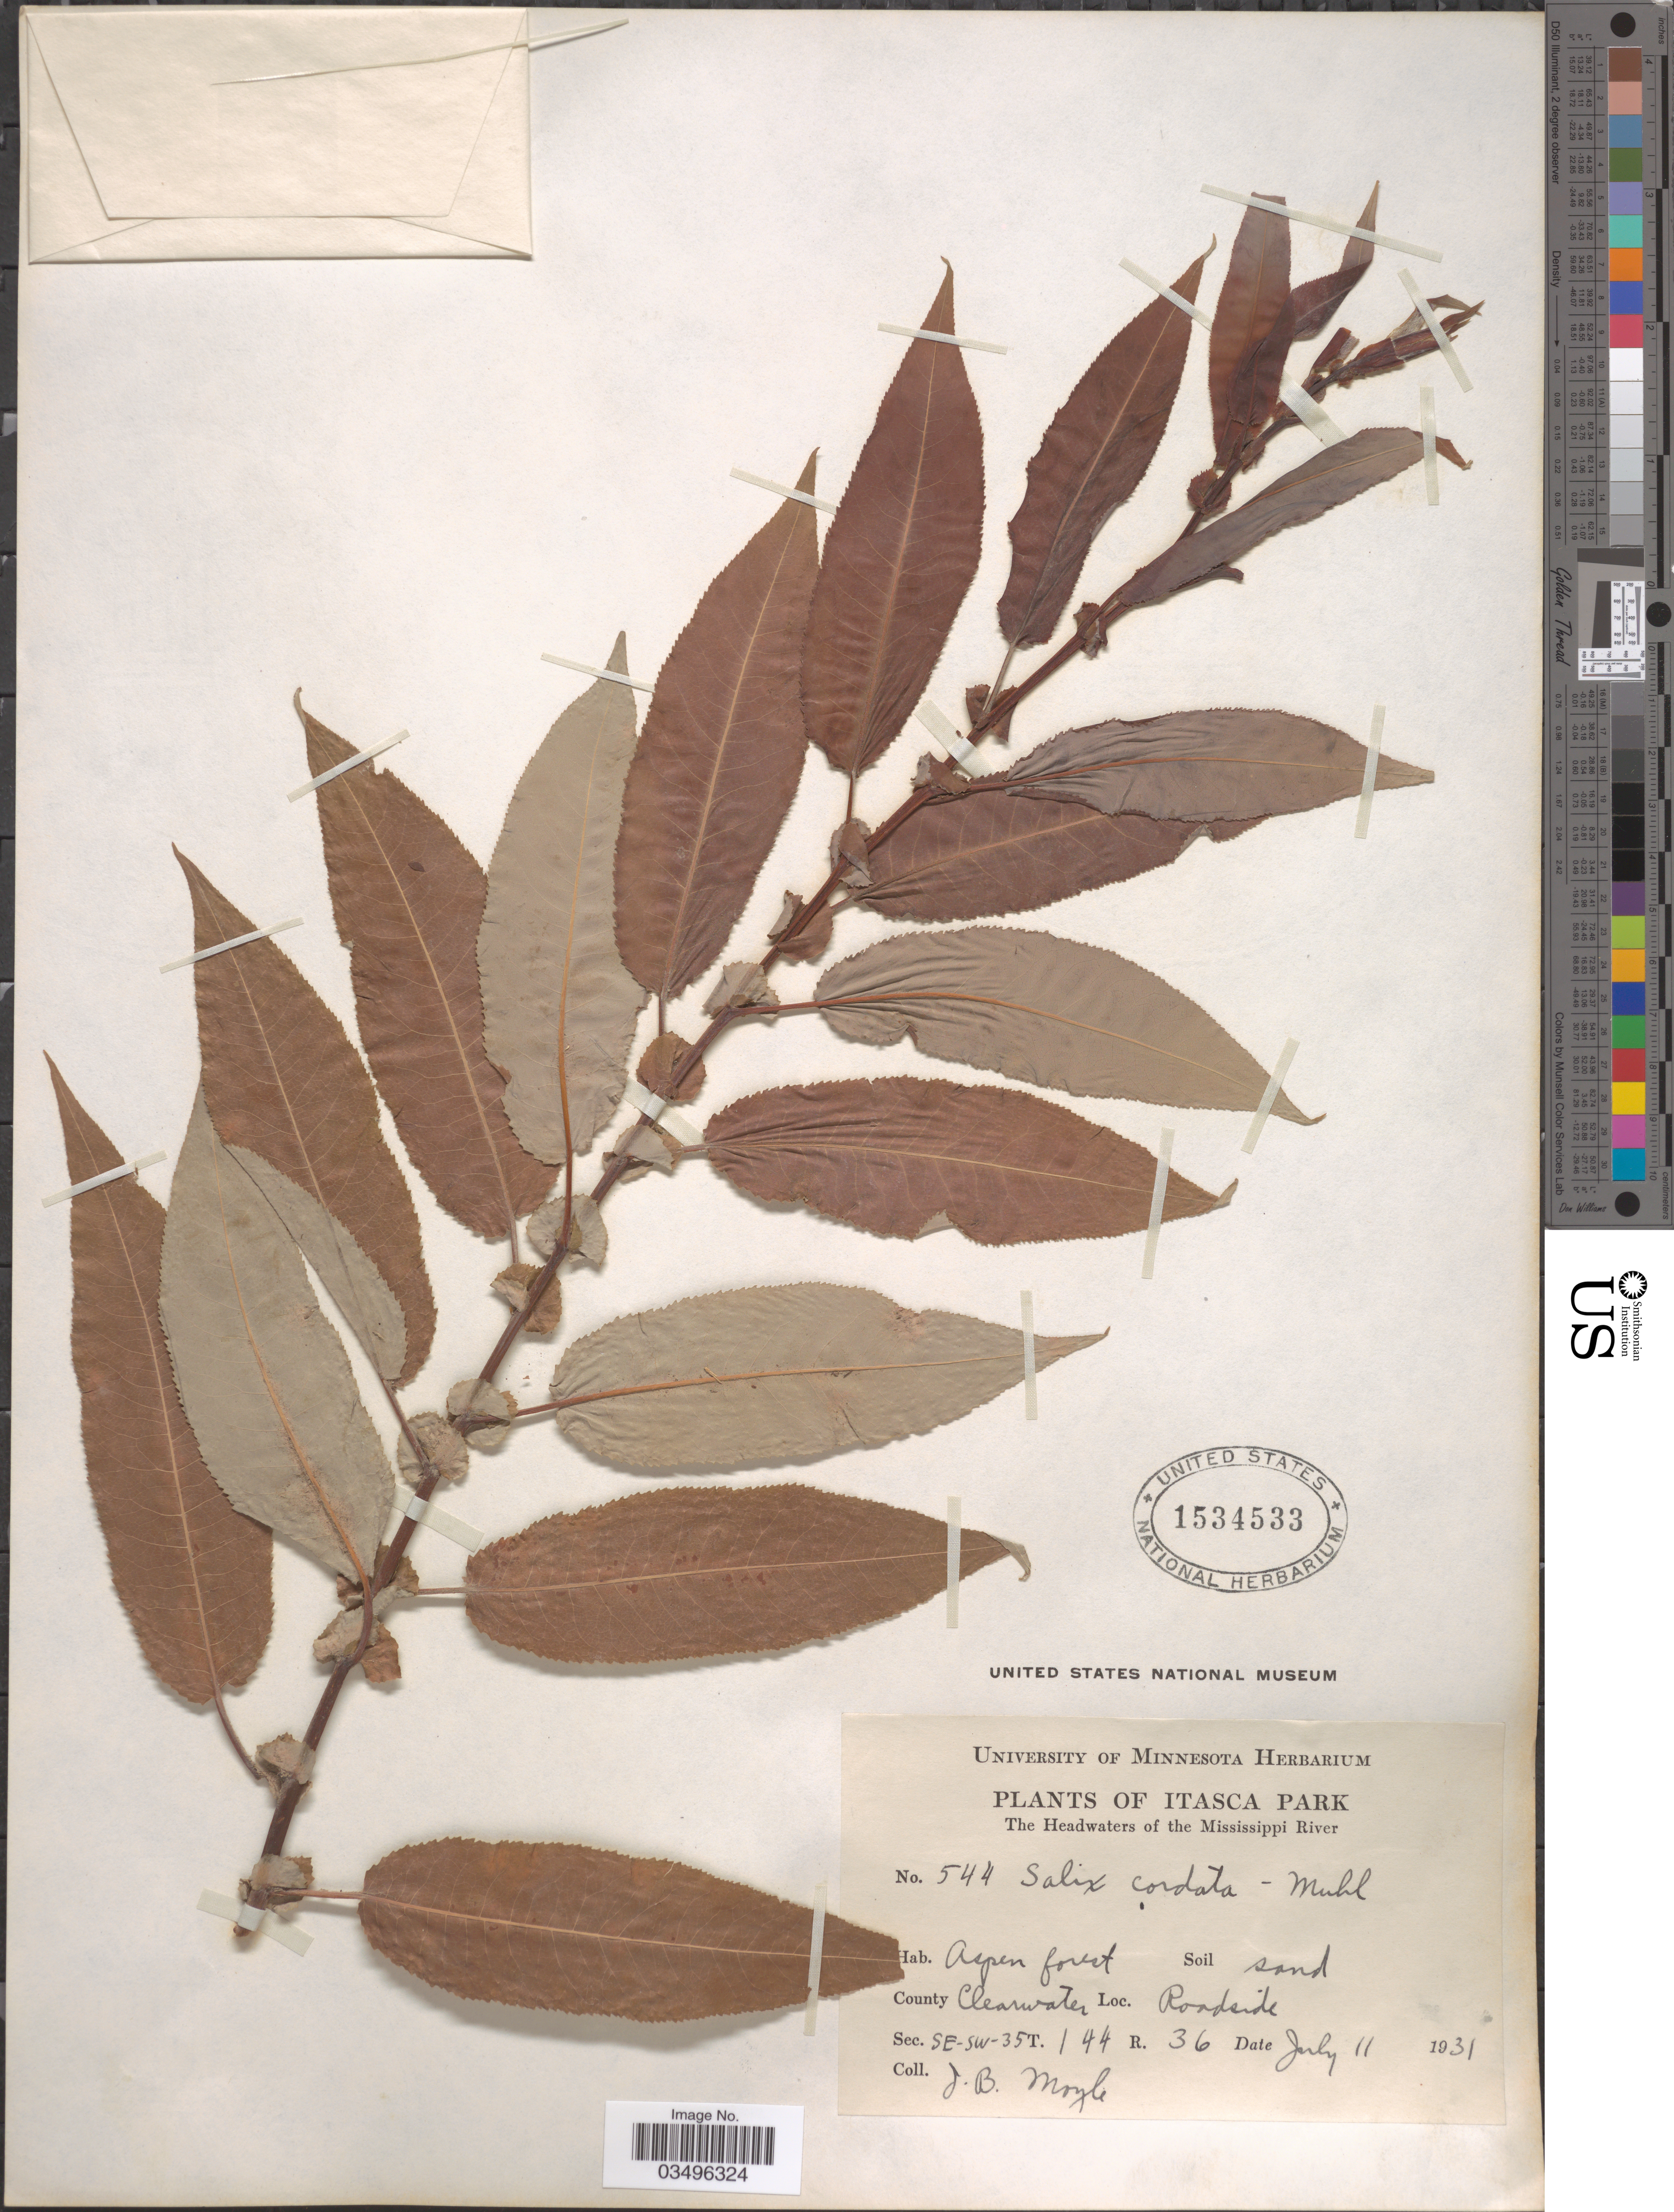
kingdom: Plantae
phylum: Tracheophyta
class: Magnoliopsida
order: Malpighiales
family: Salicaceae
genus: Salix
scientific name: Salix cordata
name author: Michx.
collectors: J. Moyle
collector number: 544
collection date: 1931-07-11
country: United States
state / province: Minnesota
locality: Itasca Park. The Headwaters of the Mississippi River. Aspen forest. County Clearwater. Roadside. Sec. SE-SW-35 T. 144 R. 36.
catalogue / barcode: US 1534533